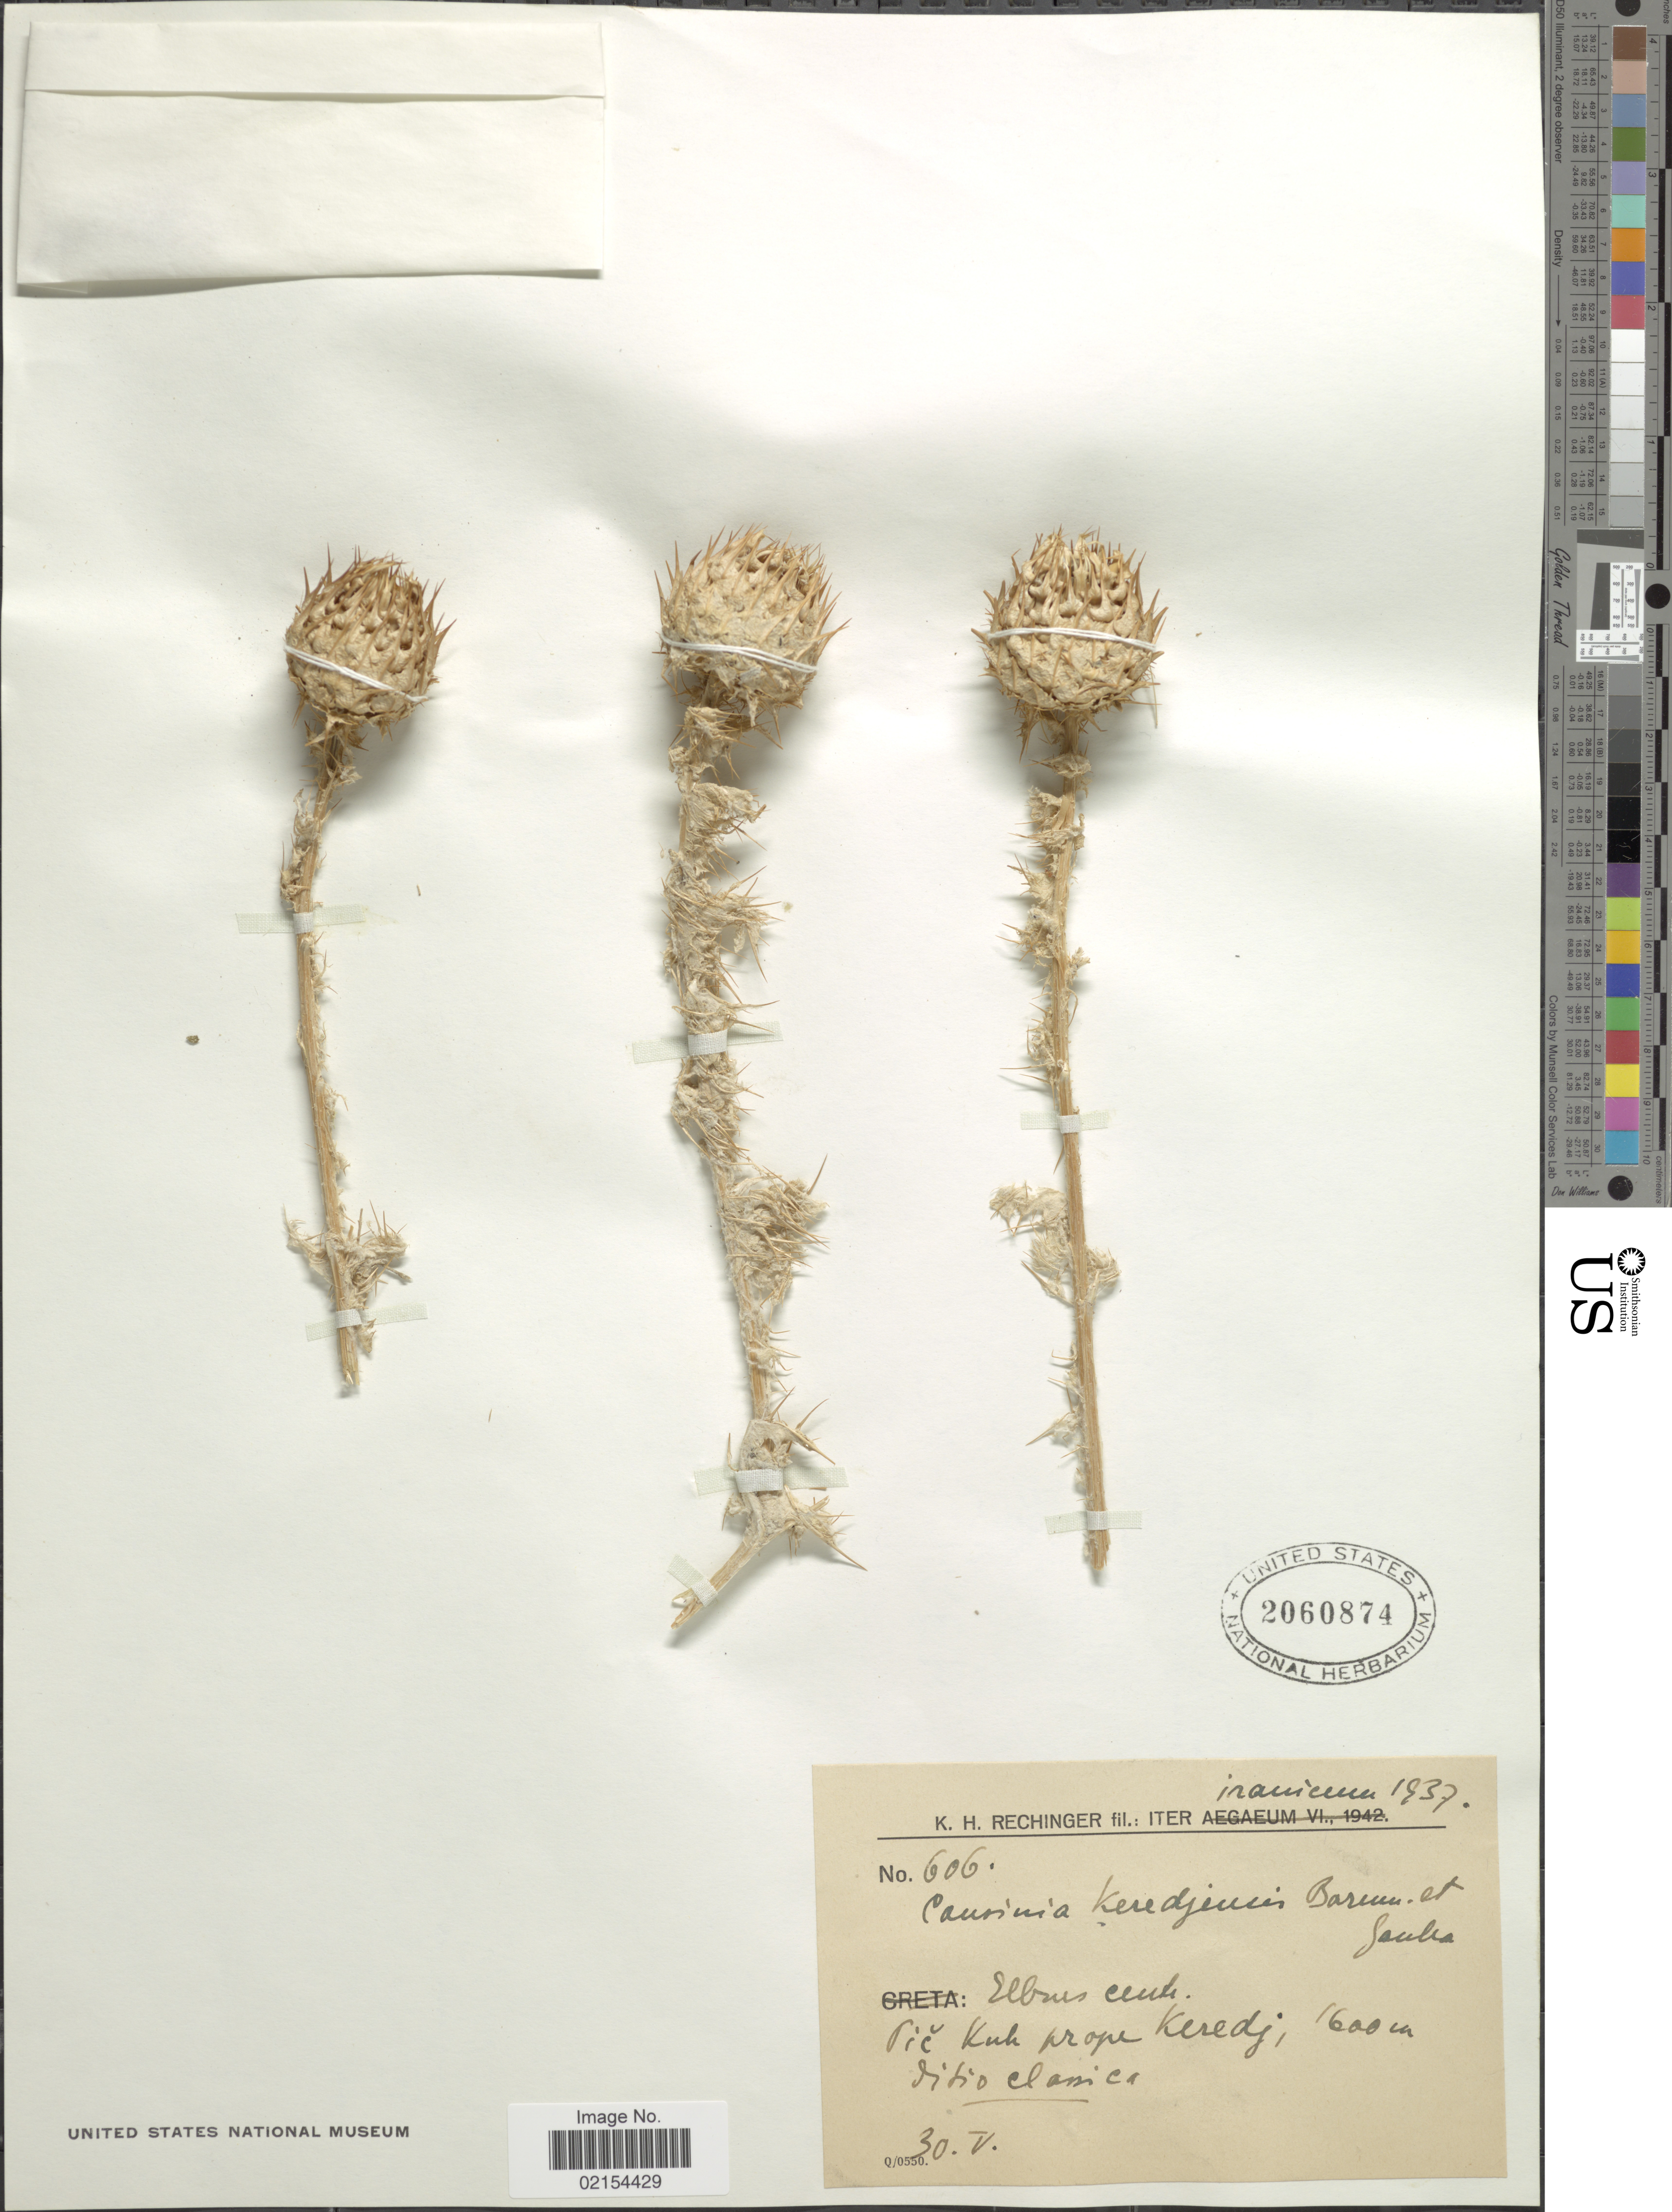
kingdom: Plantae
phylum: Tracheophyta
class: Magnoliopsida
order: Asterales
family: Asteraceae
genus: Cousinia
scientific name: Cousinia keredjensis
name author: Bornm. & Gauba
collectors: K. H. Rechinger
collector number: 606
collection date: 1937-05-30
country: Iran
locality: Iter Iranicum, Elbus centr. Pic kuk prope Keredj.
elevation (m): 1600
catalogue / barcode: US 2060874